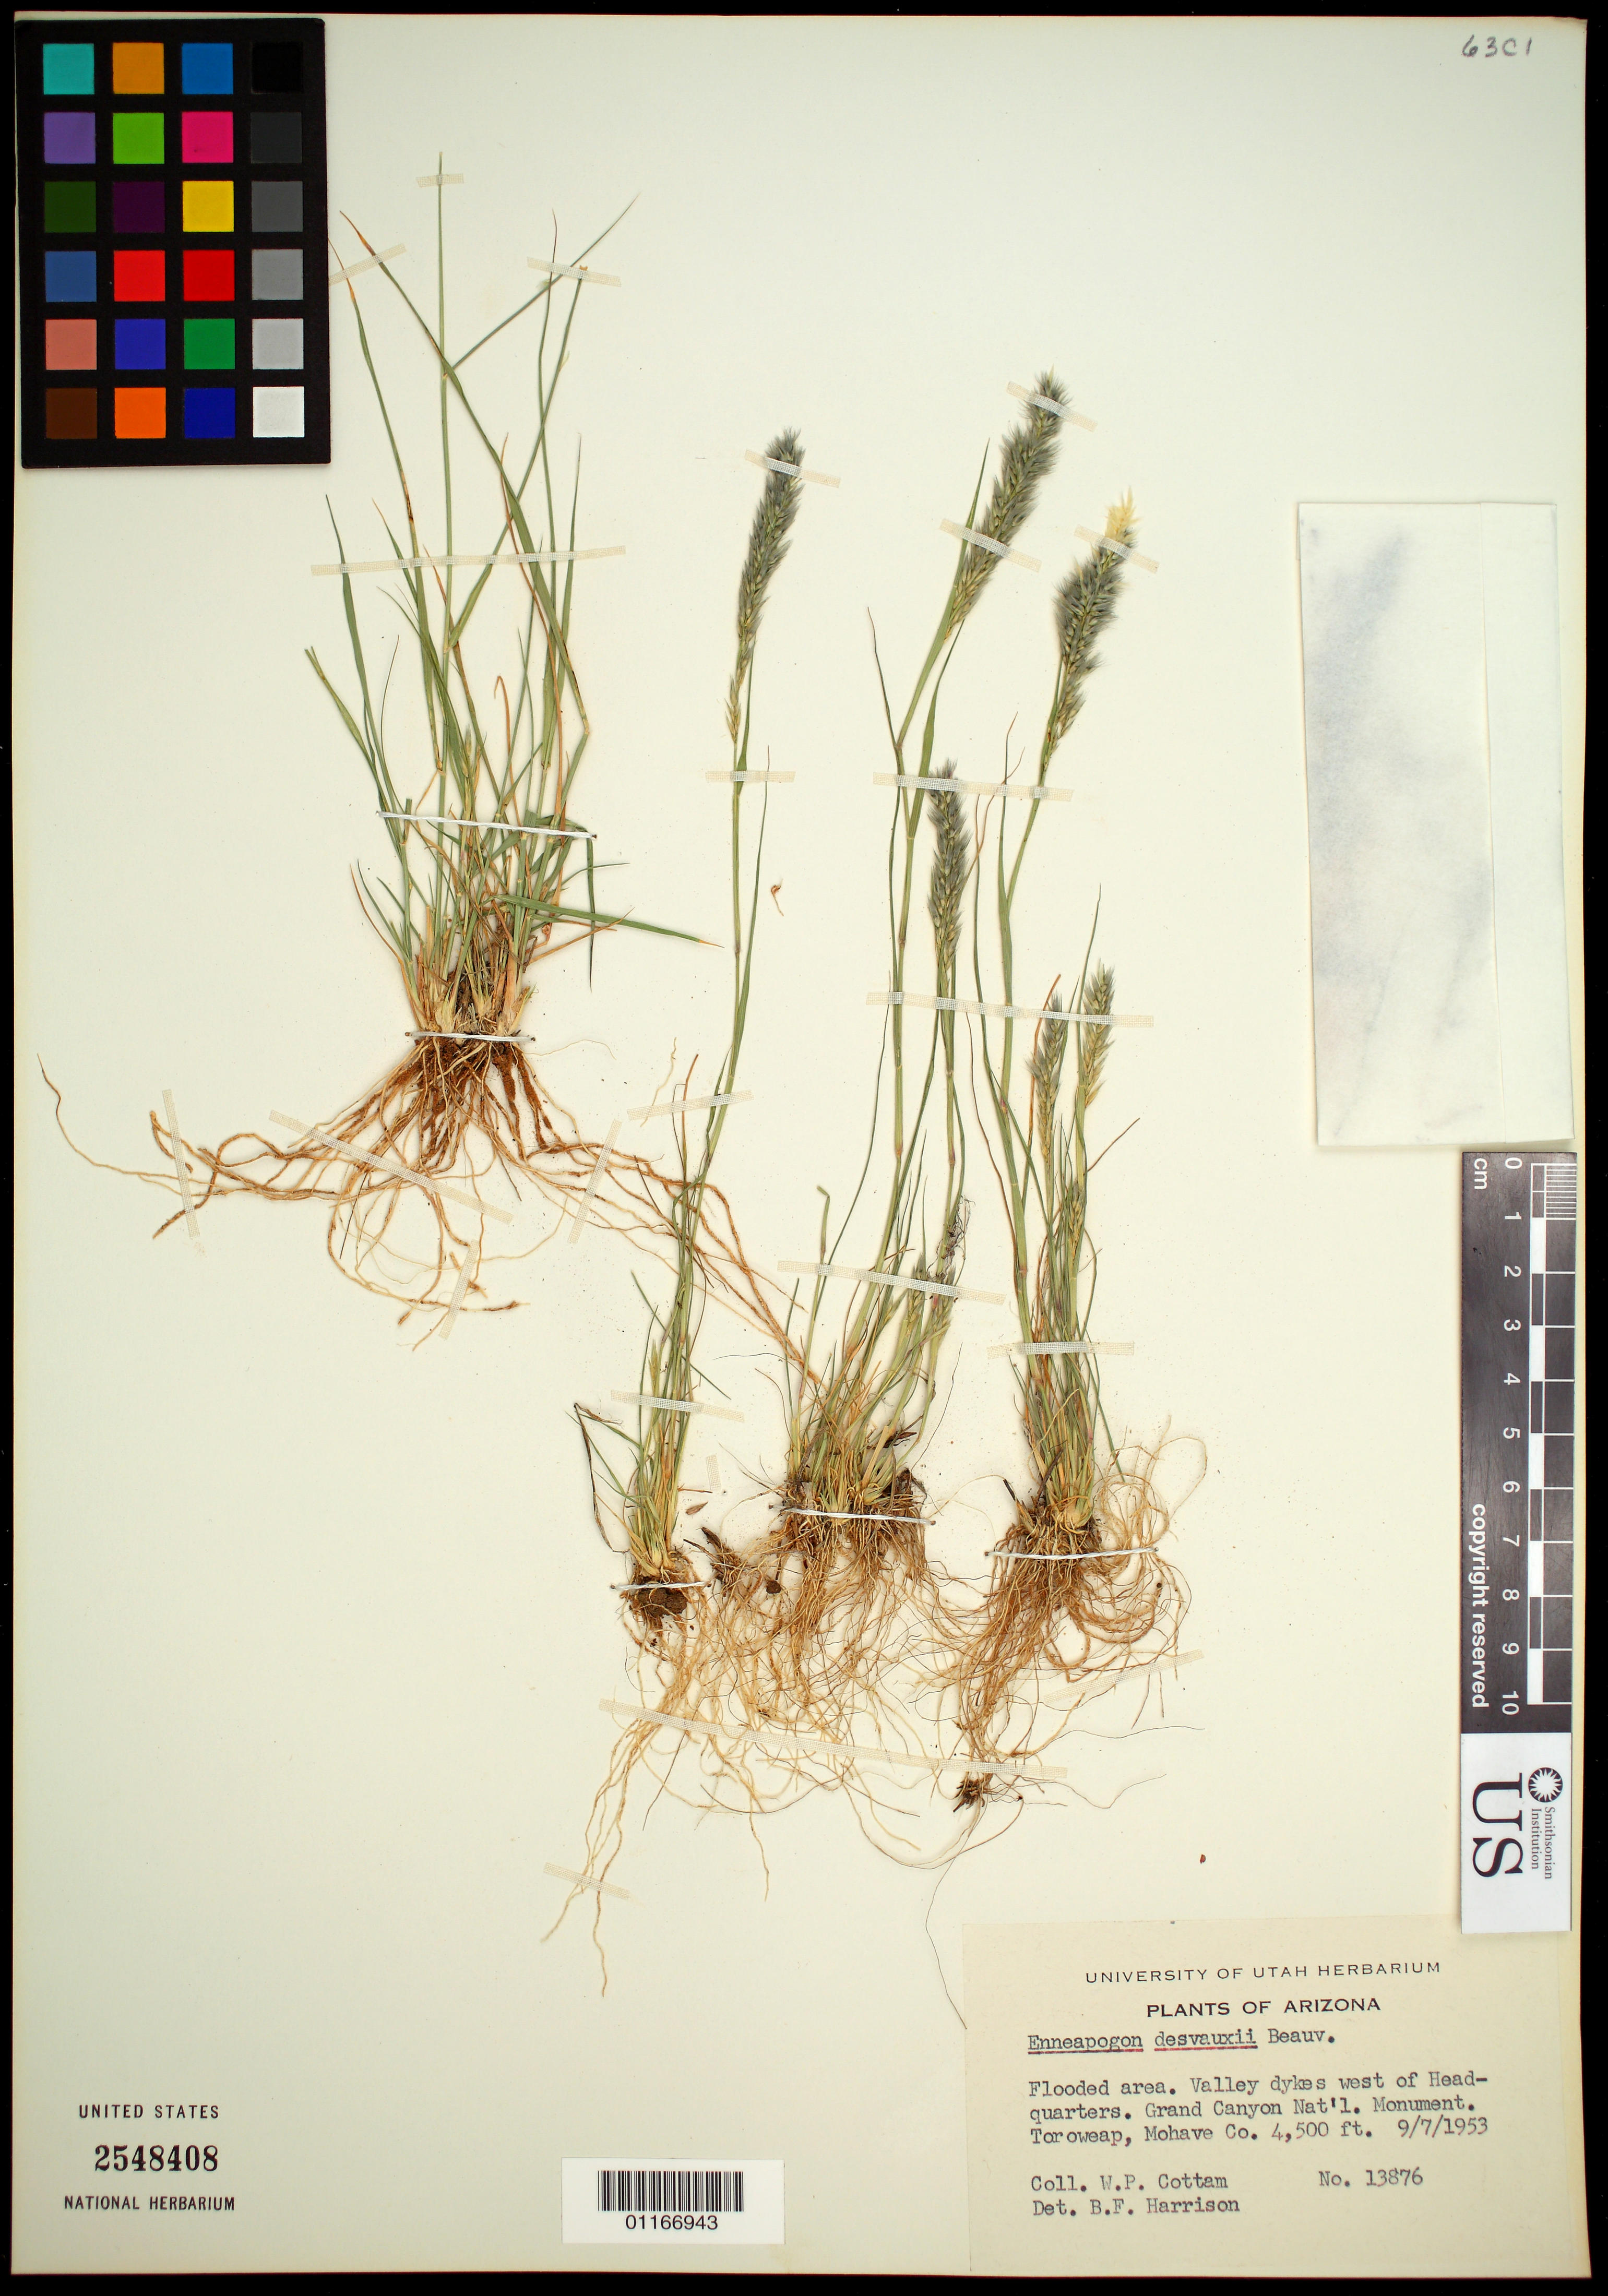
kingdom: Plantae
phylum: Tracheophyta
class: Liliopsida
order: Poales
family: Poaceae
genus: Enneapogon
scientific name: Enneapogon desvauxii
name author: P. Beauv.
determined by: Harrison, B. F.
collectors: W. Cottam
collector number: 13876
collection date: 1953-09-07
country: United States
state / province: Arizona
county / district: Mohave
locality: Valley dykes west of Headquarters, Grand Canyon National Monument. Toroweap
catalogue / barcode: US 2548408